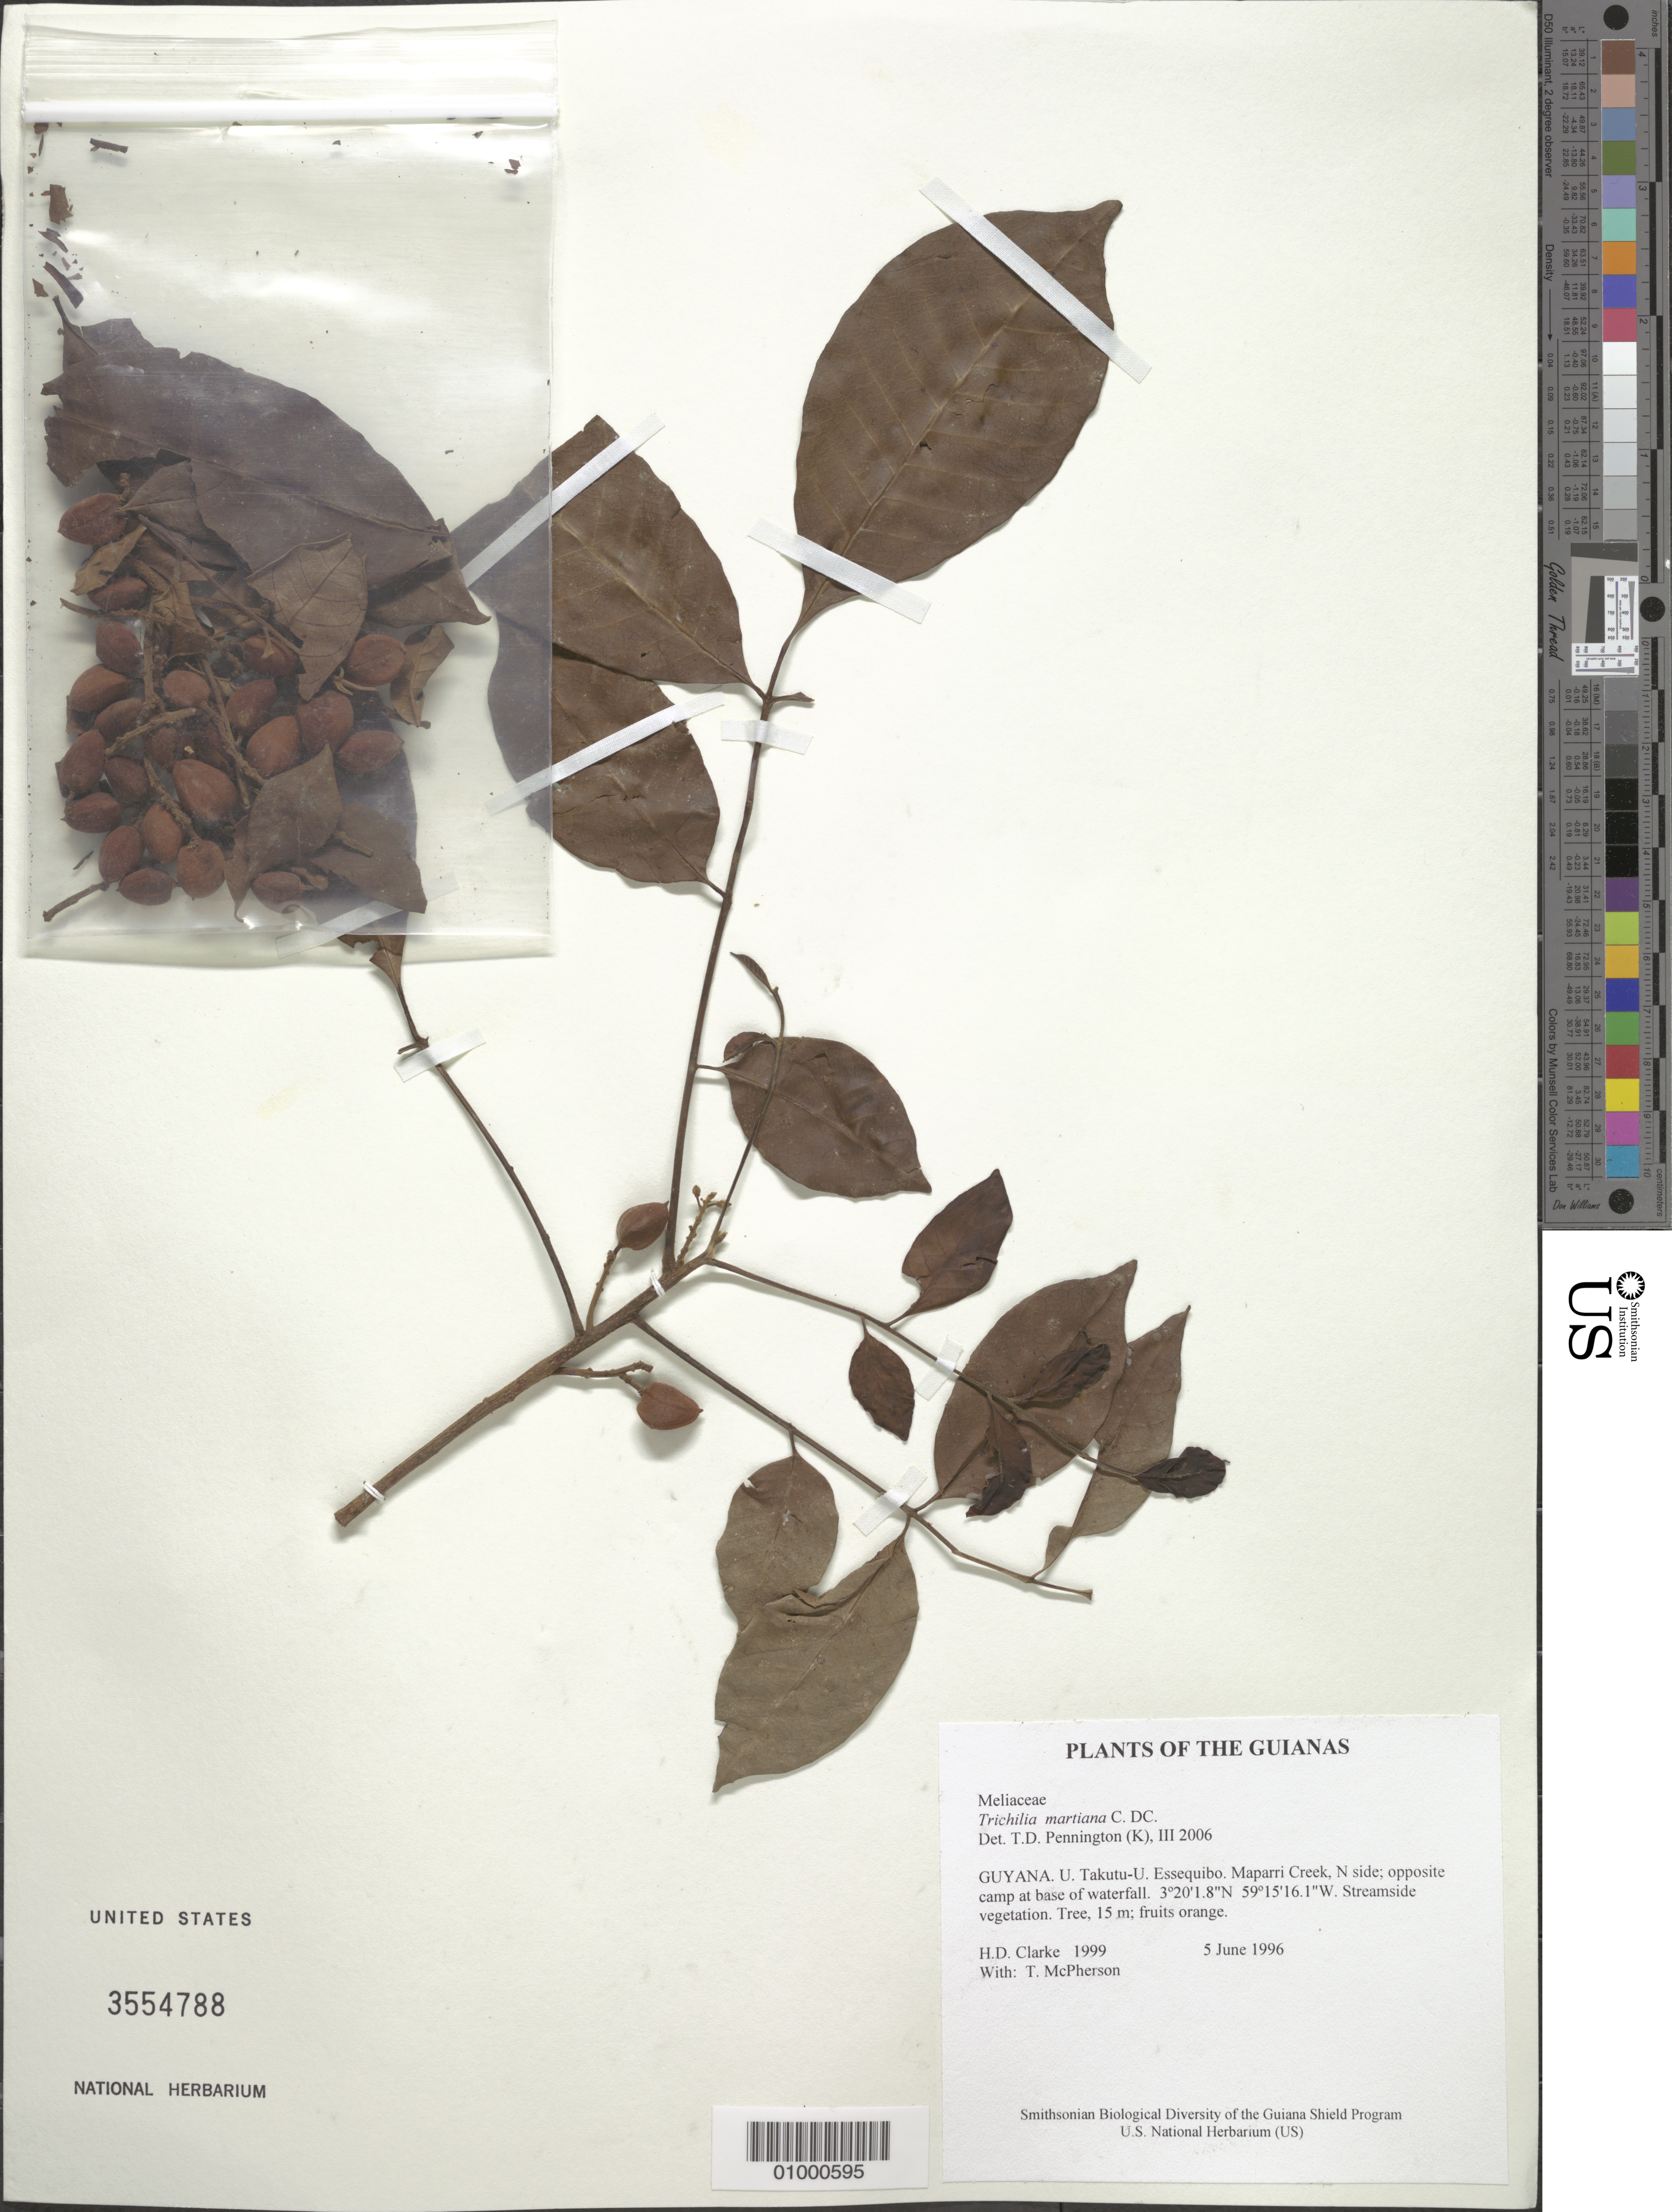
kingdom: Plantae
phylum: Tracheophyta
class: Magnoliopsida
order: Sapindales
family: Meliaceae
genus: Trichilia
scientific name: Trichilia martiana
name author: C. DC.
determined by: Pennington, T. D., (K)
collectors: H. D. Clarke & T. McPherson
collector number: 1999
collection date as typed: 5 June 1996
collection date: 1996-06-05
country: Guyana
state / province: U. Takutu-U. Essequibo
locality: Maparri Creek, N side; opposite camp at base of waterfall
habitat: Streamside vegetation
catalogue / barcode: US 3554788